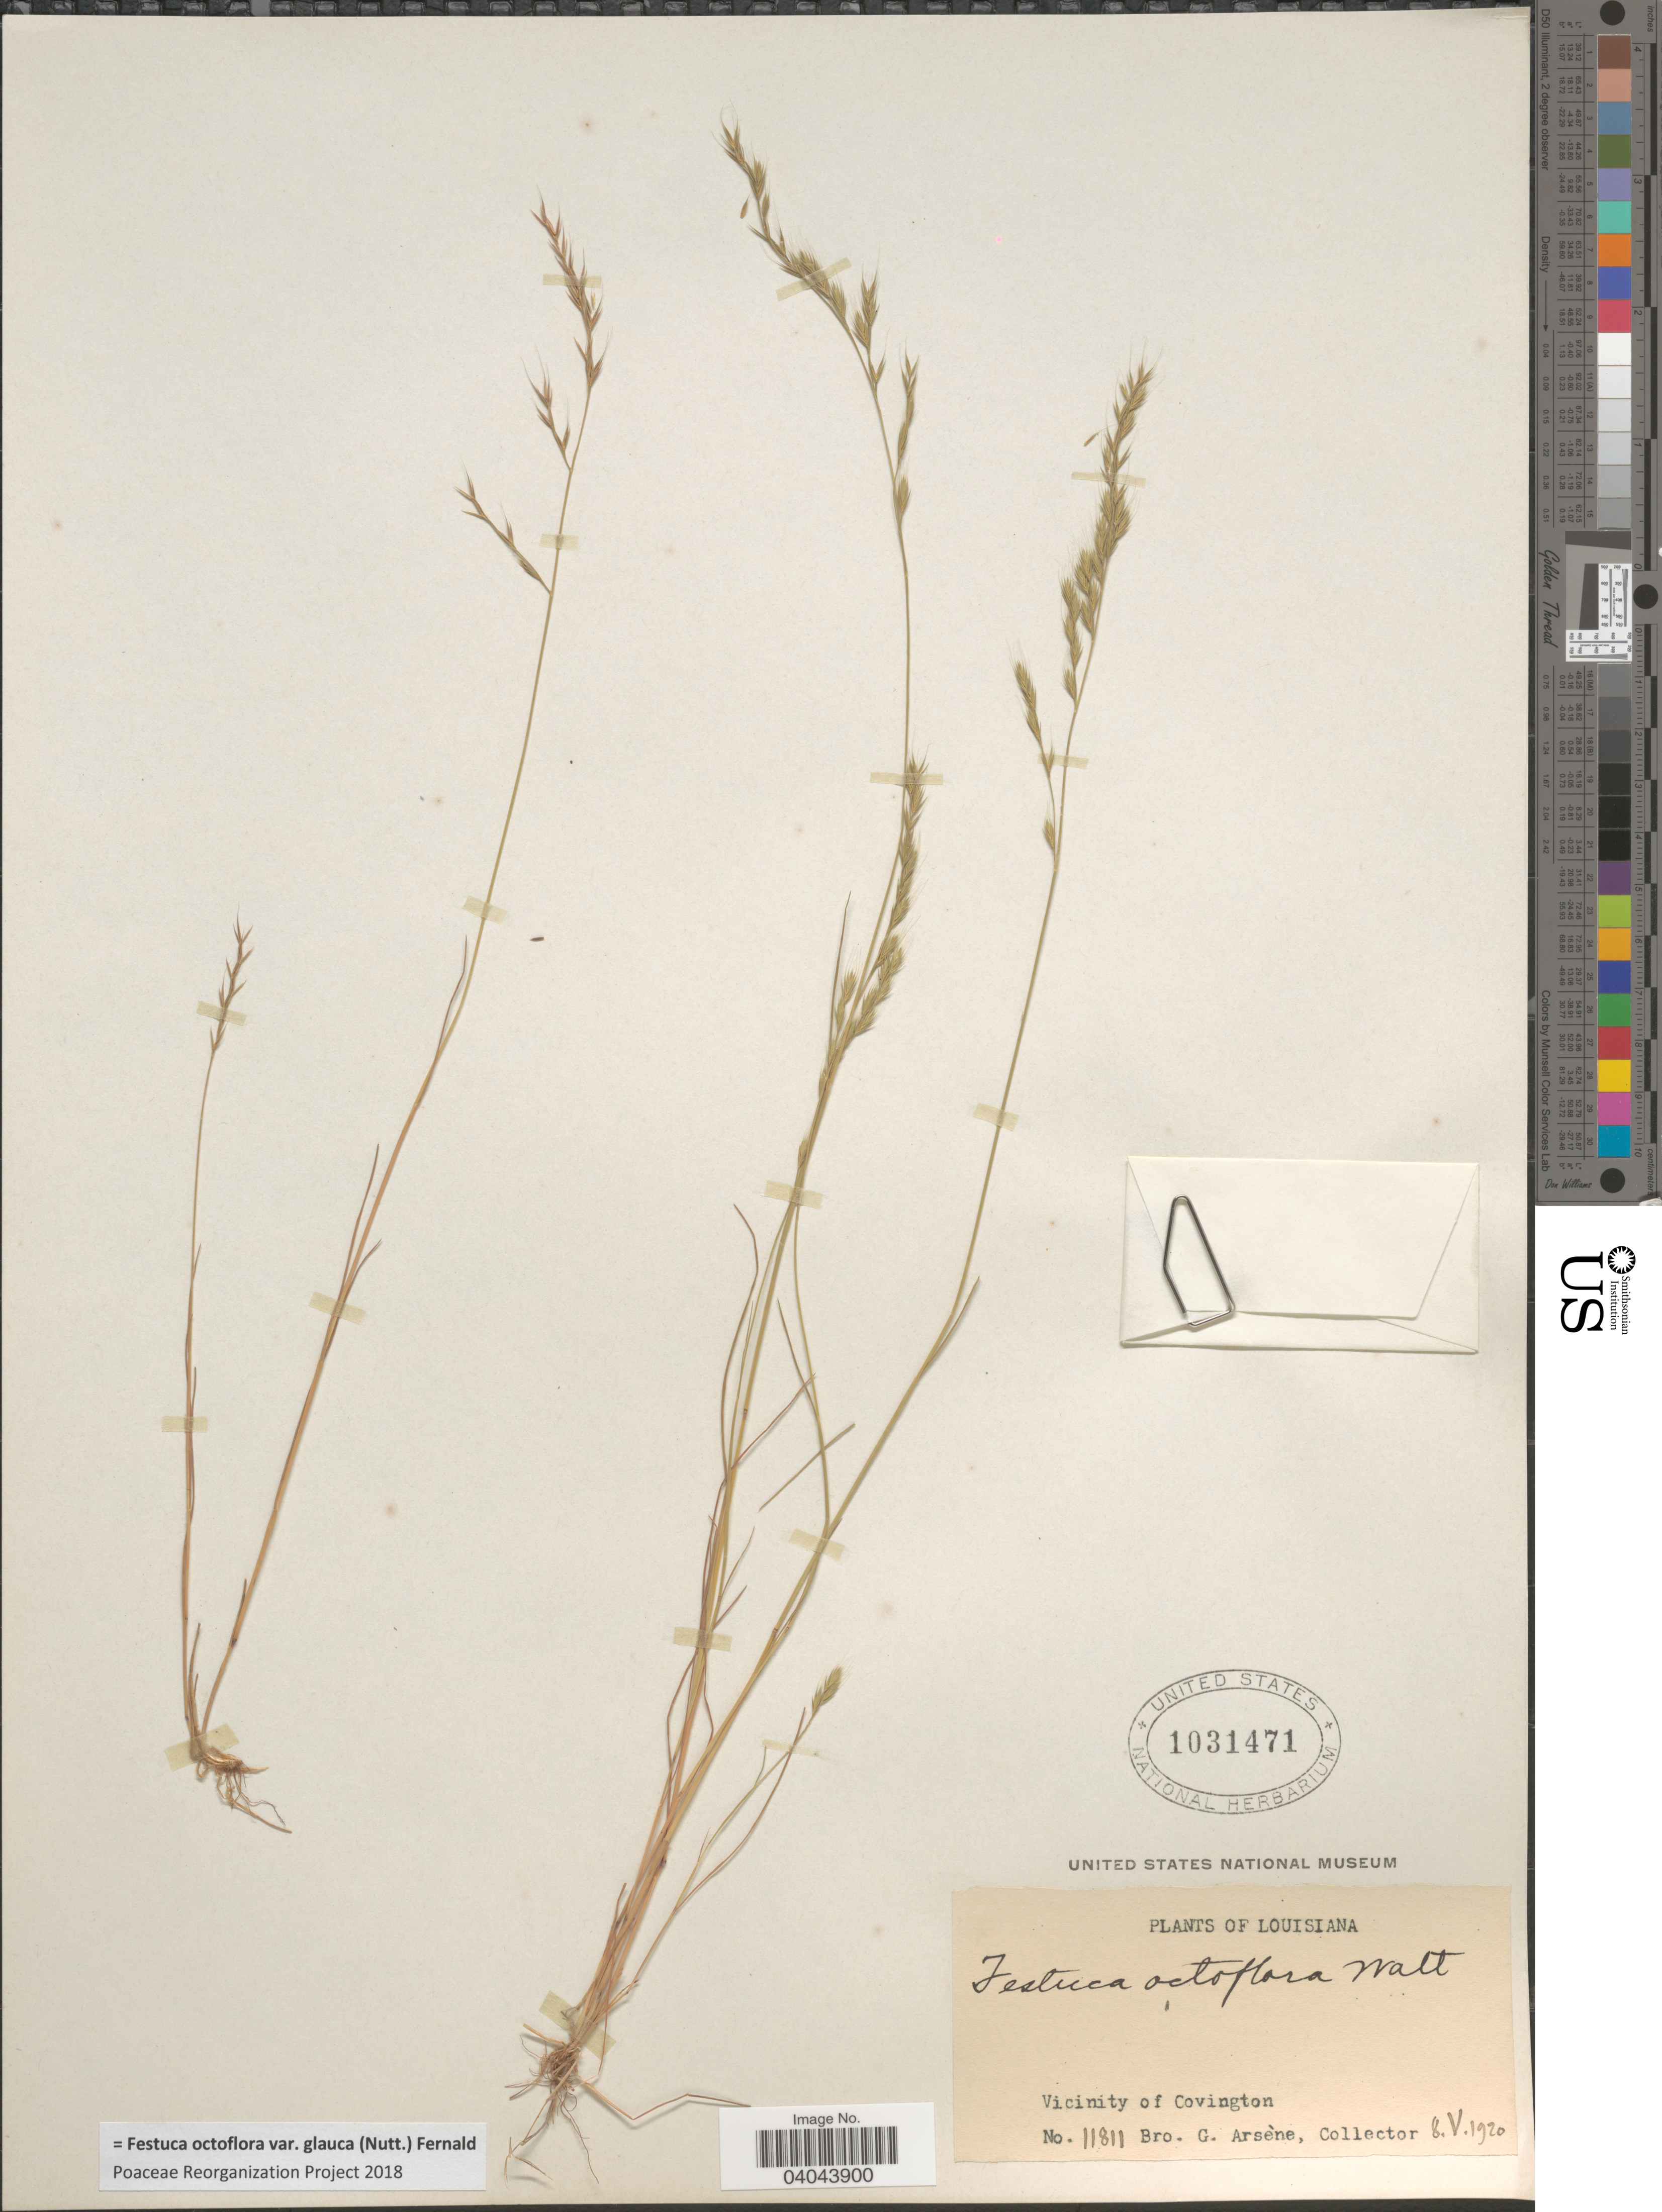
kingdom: Plantae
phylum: Tracheophyta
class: Liliopsida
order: Poales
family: Poaceae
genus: Festuca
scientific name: Festuca octoflora var. glauca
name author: (Nutt.) Fernald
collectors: Bro. G. Arsène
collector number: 11811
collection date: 1920-05-08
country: United States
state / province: Louisiana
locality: Vicinity of Covington.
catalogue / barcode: US 1031471